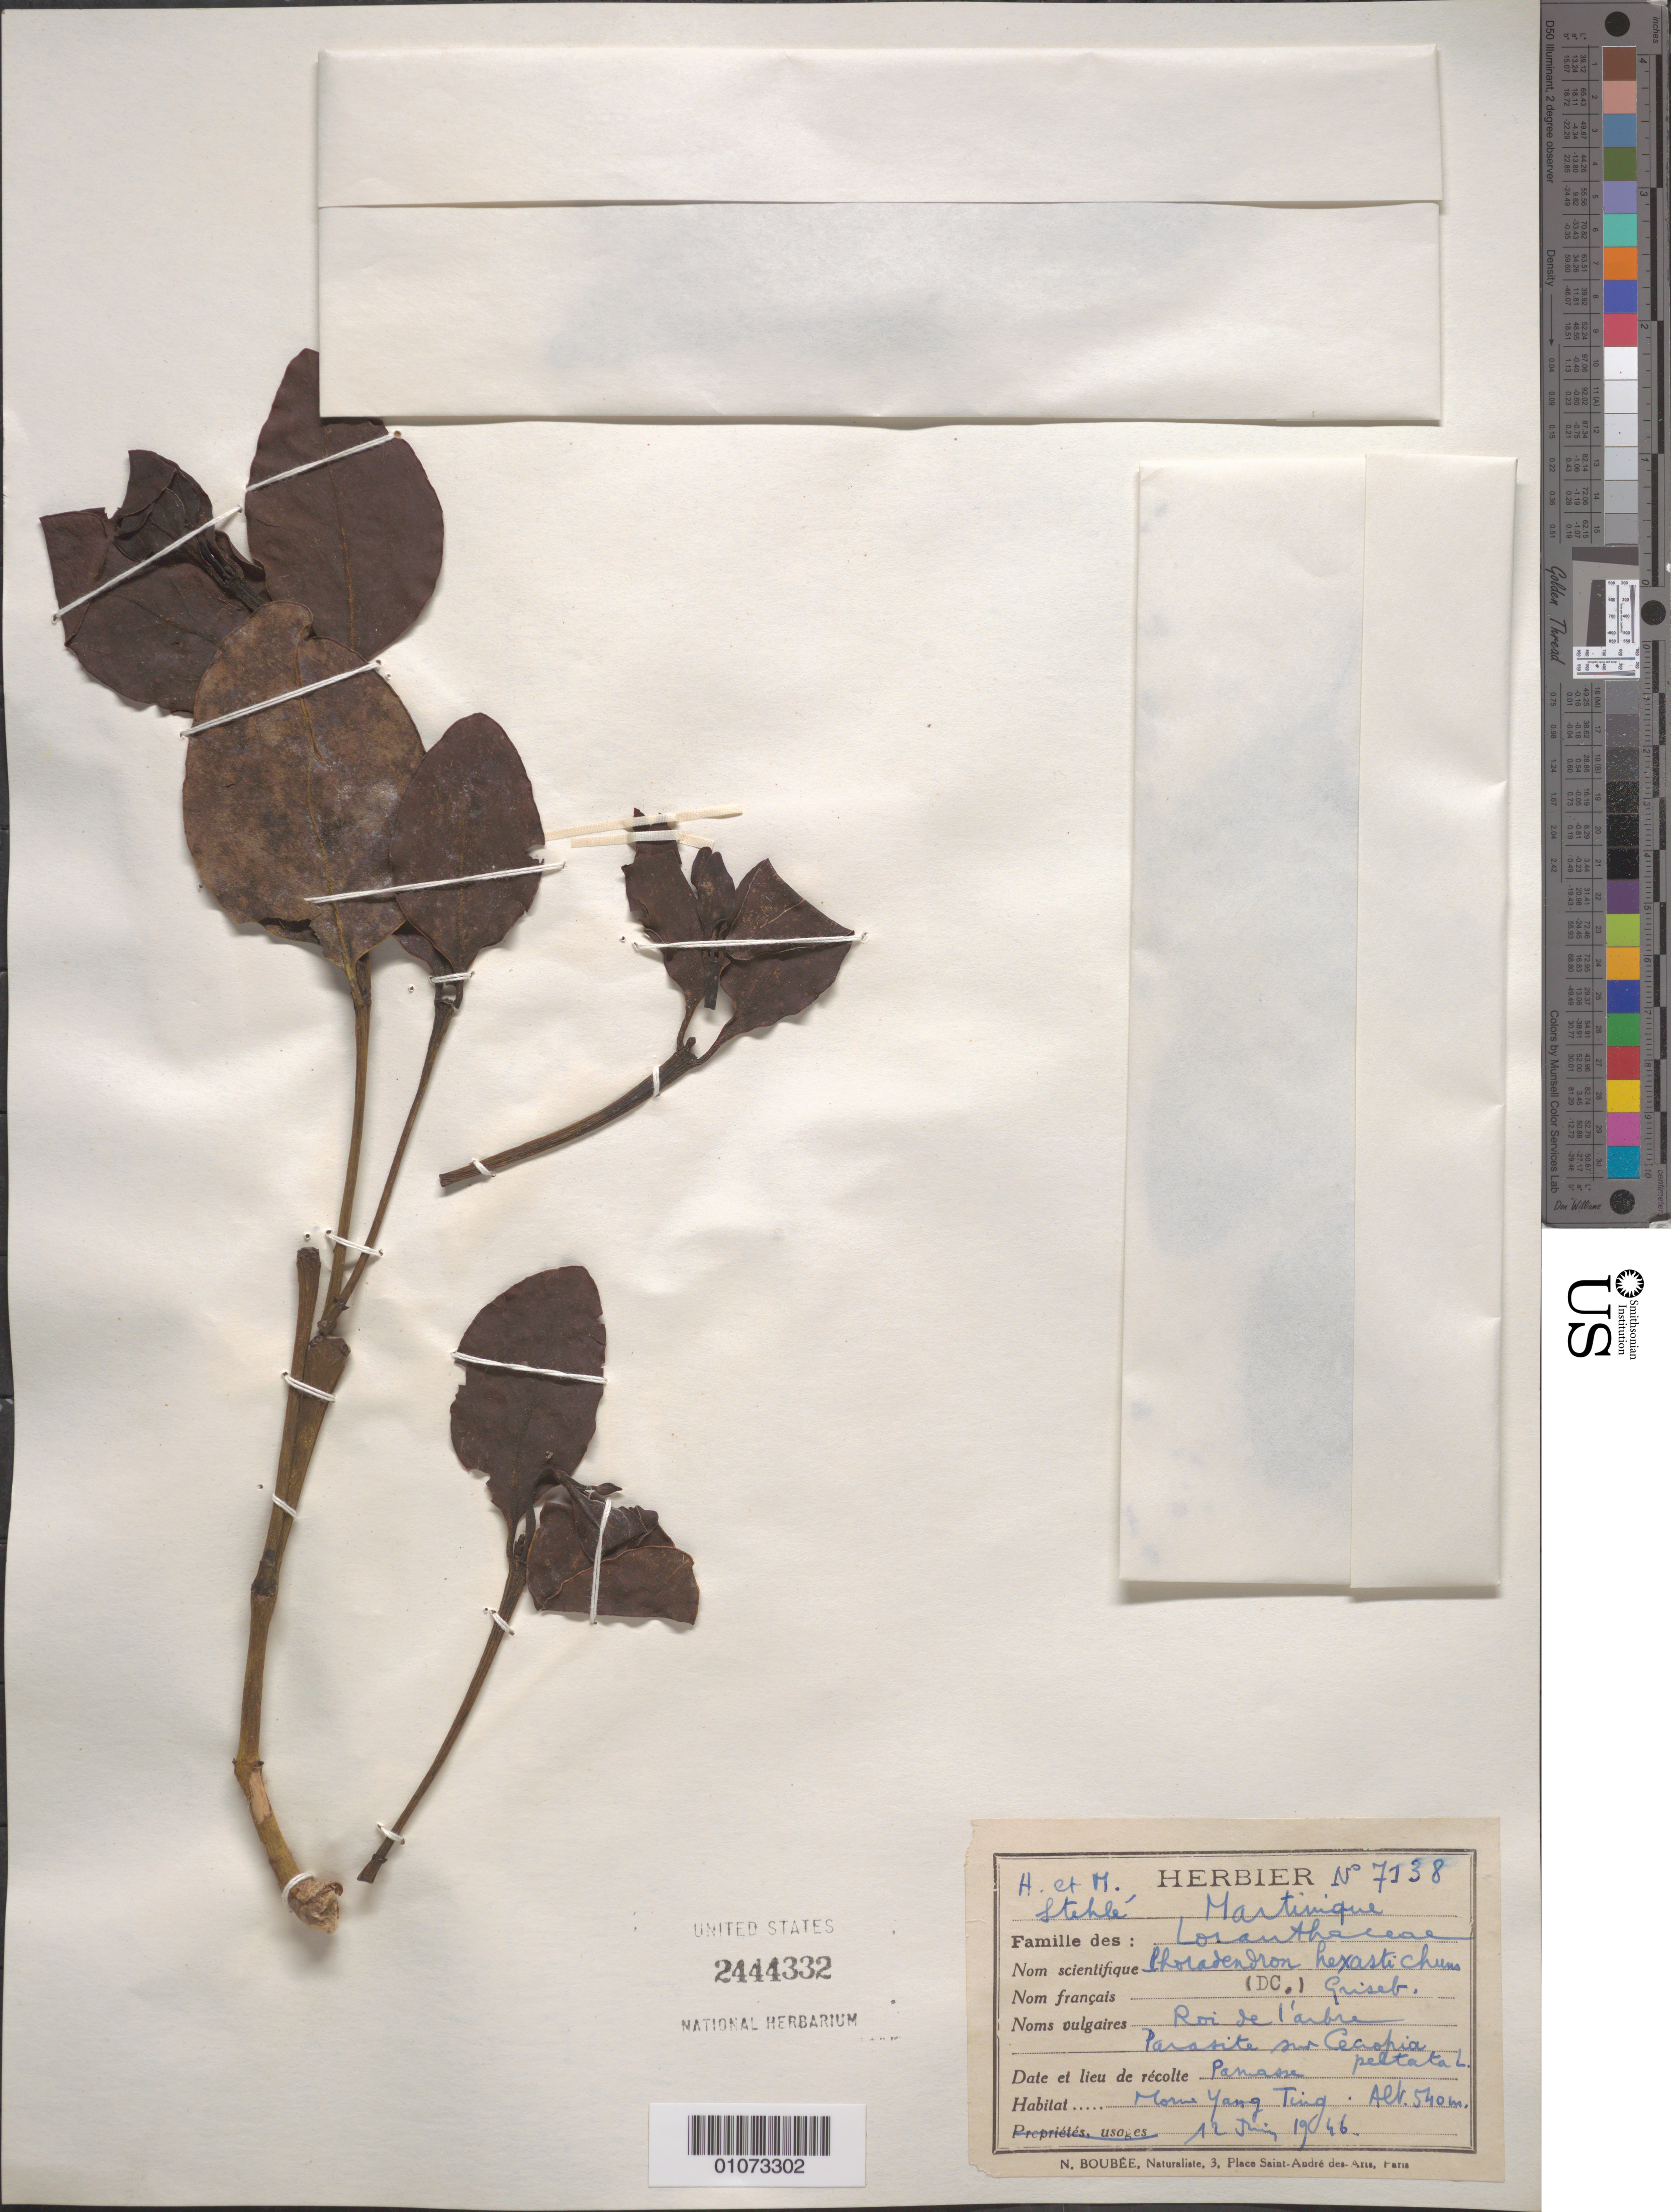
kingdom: Plantae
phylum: Tracheophyta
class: Magnoliopsida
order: Santalales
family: Viscaceae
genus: Phoradendron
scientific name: Phoradendron hexastichum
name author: (DC.) Griseb.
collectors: H. Stehlé & M. Stehlé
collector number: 7138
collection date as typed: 12 Jun 1946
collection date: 1946-06-12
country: Martinique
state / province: Saint-Pierre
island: Martinique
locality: Morne Yang Ting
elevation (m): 540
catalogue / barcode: US 2444332